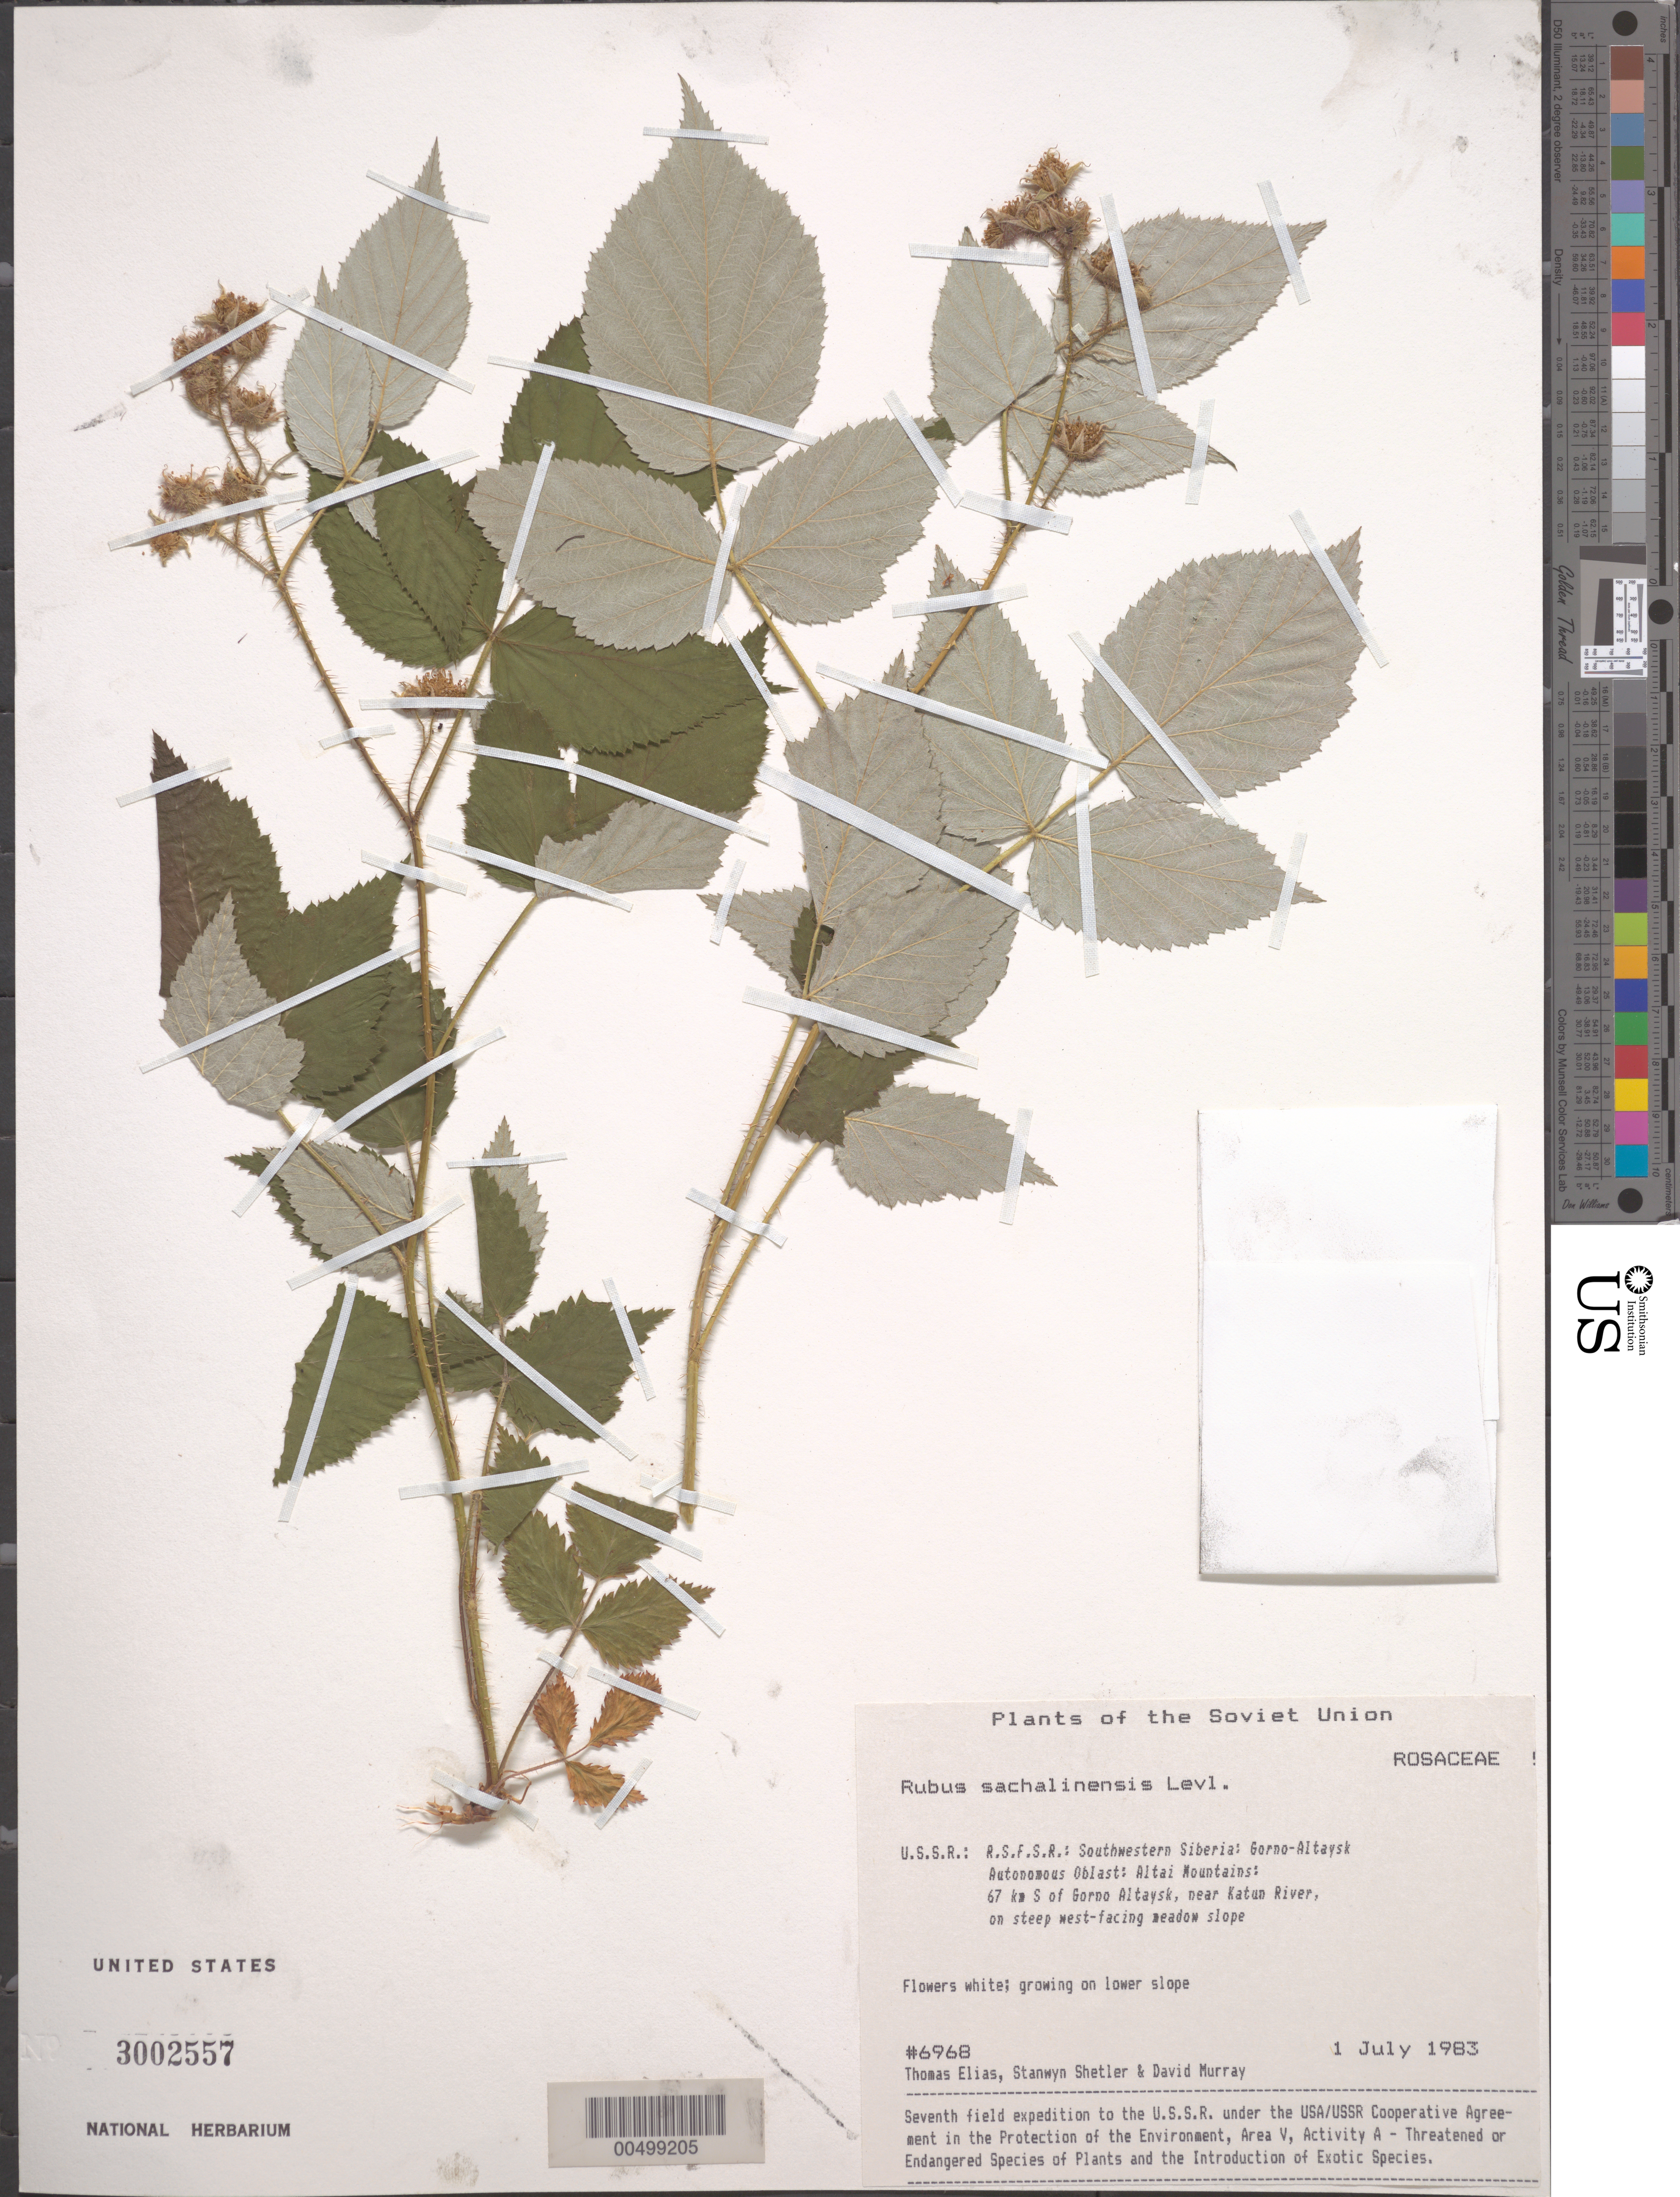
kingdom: Plantae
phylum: Tracheophyta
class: Magnoliopsida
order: Rosales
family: Rosaceae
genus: Rubus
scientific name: Rubus sachalinensis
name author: Levl.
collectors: T. Elias, S. Shetler & D. F. Murray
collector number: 6968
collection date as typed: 01 Jul 1983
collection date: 1983-07-01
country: Russian Federation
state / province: Altai Republic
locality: Altai Mountains, 67 km S of Gorno-Altaysk, near Katun River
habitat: on steep west-facing meadow slope, growing on lower slope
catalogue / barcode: US 3002557